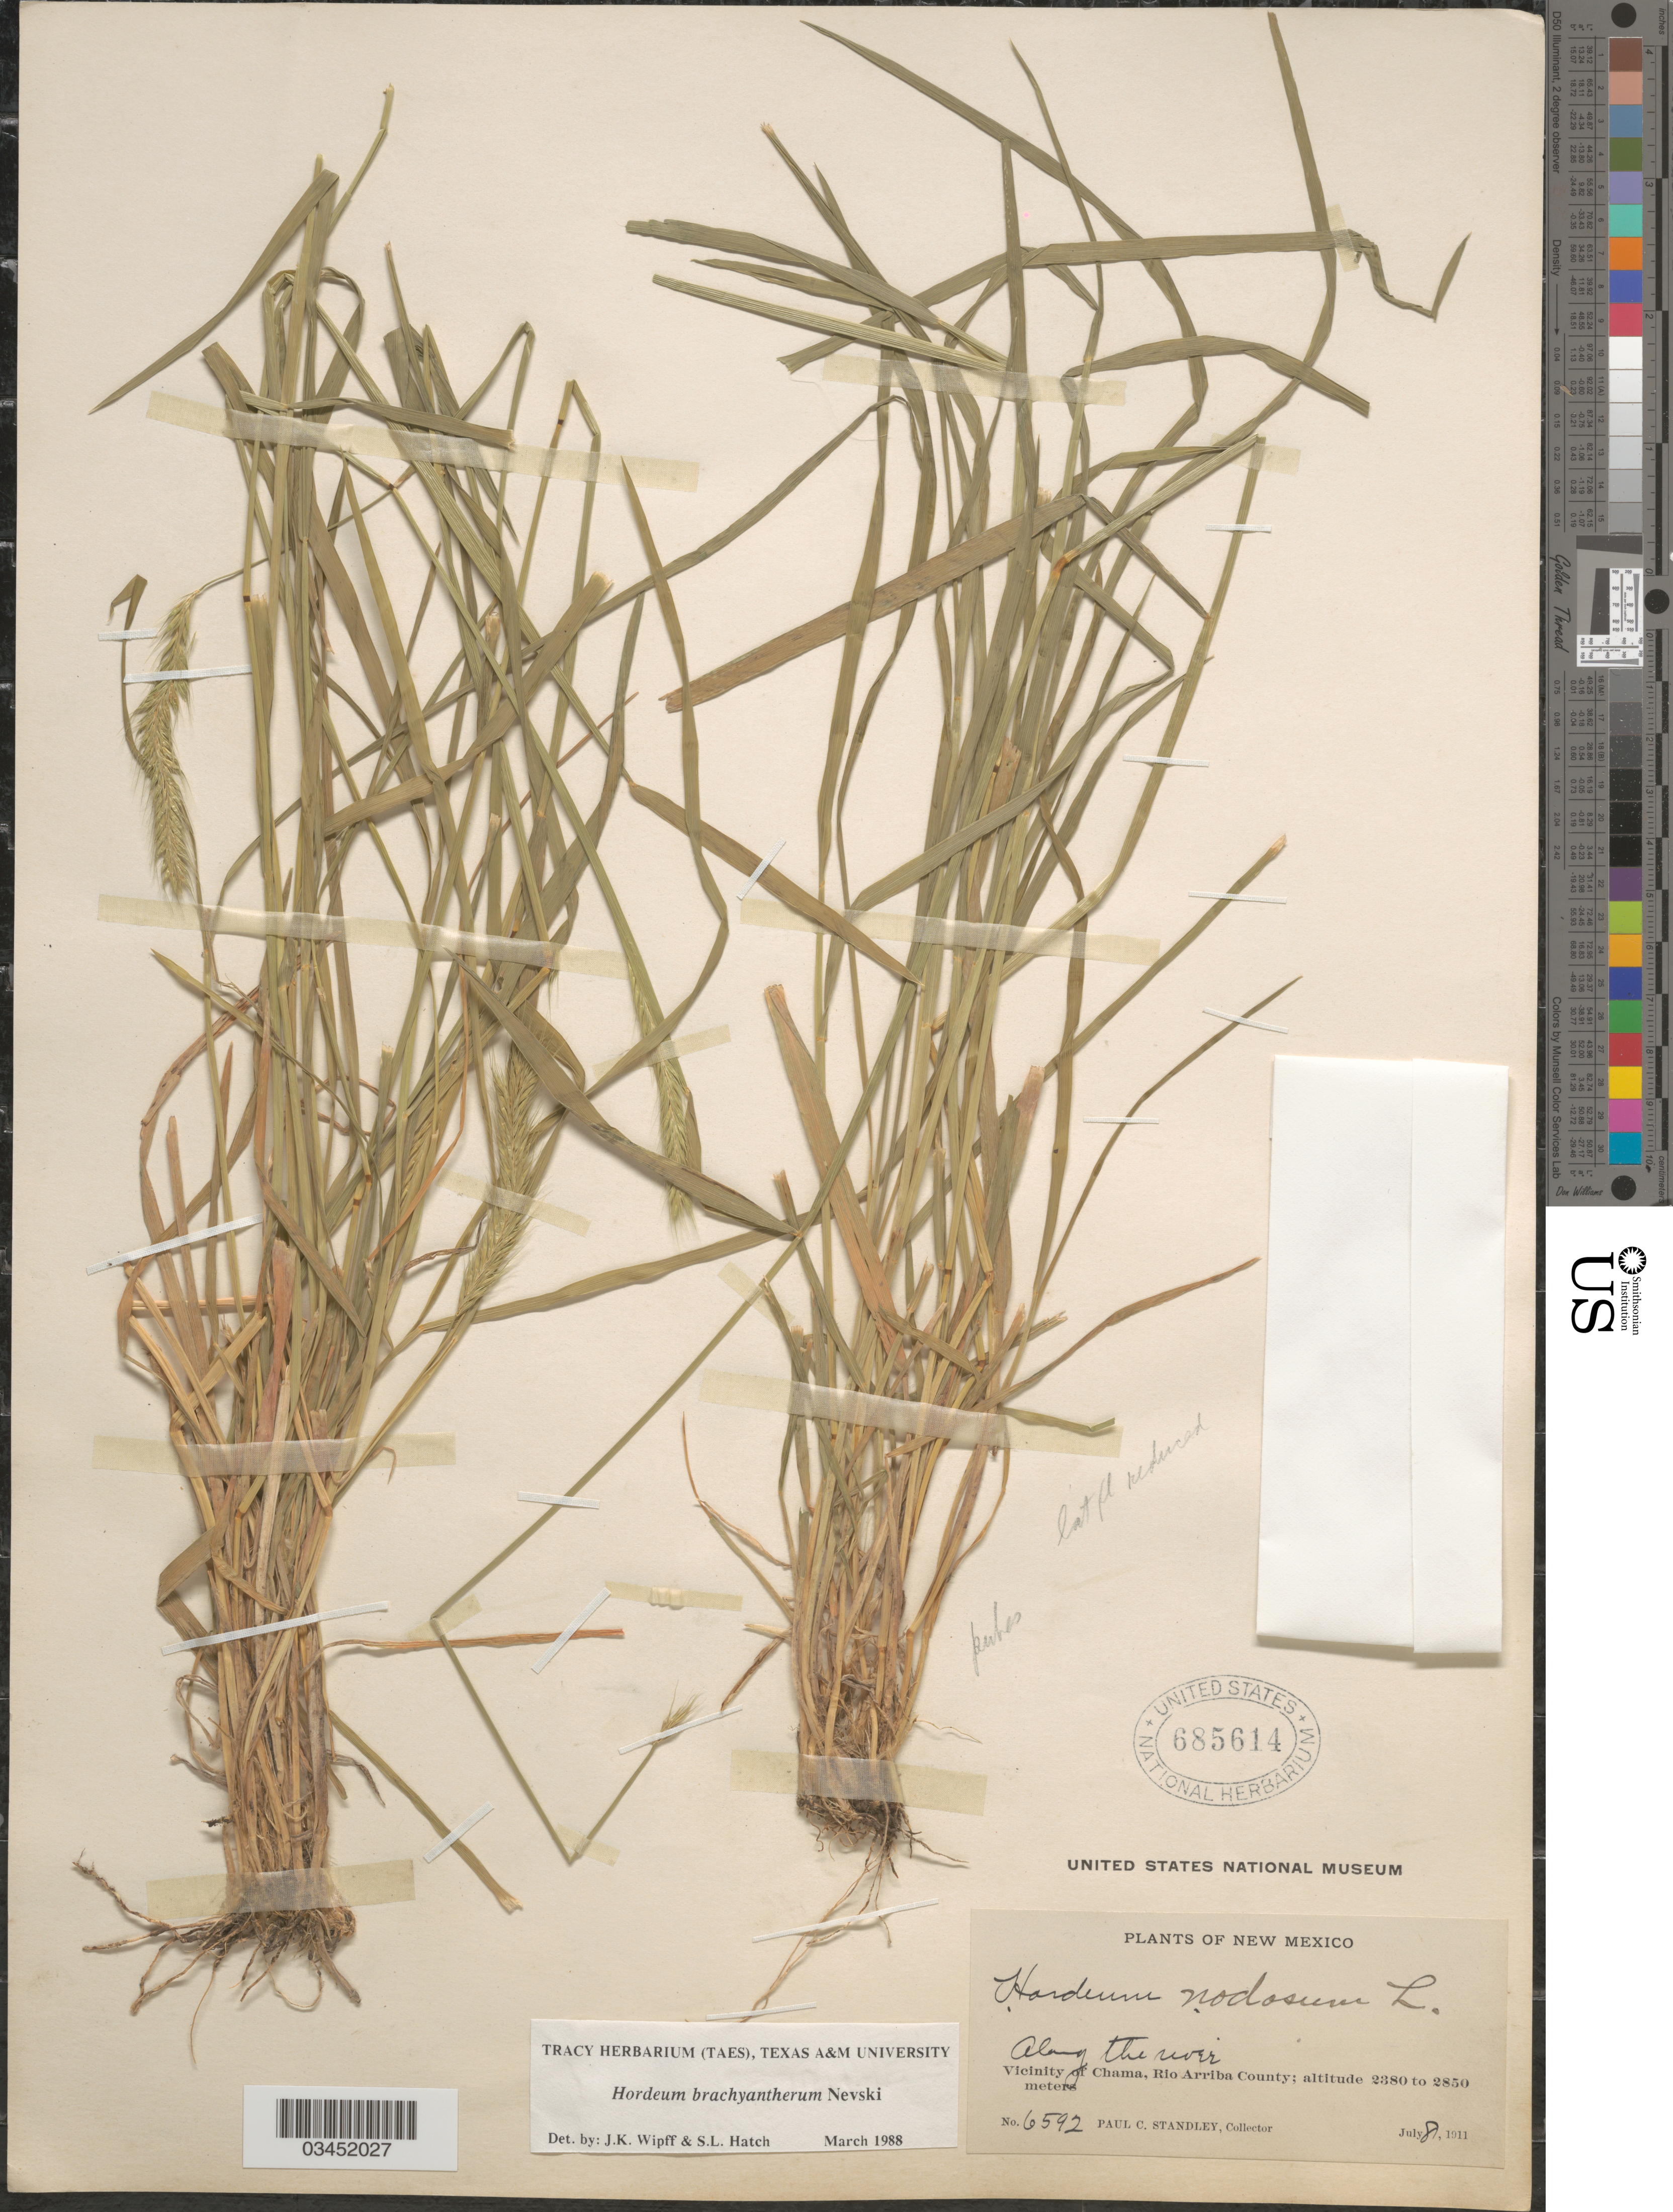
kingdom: Plantae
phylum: Tracheophyta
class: Liliopsida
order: Poales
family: Poaceae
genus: Hordeum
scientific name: Hordeum brachyantherum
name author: Nevski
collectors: P. C. Standley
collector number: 6592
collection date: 1911-07-08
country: United States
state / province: New Mexico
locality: Along the river. Vicinity of Chama, Rio Arriba County.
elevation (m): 2380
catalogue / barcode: US 685614